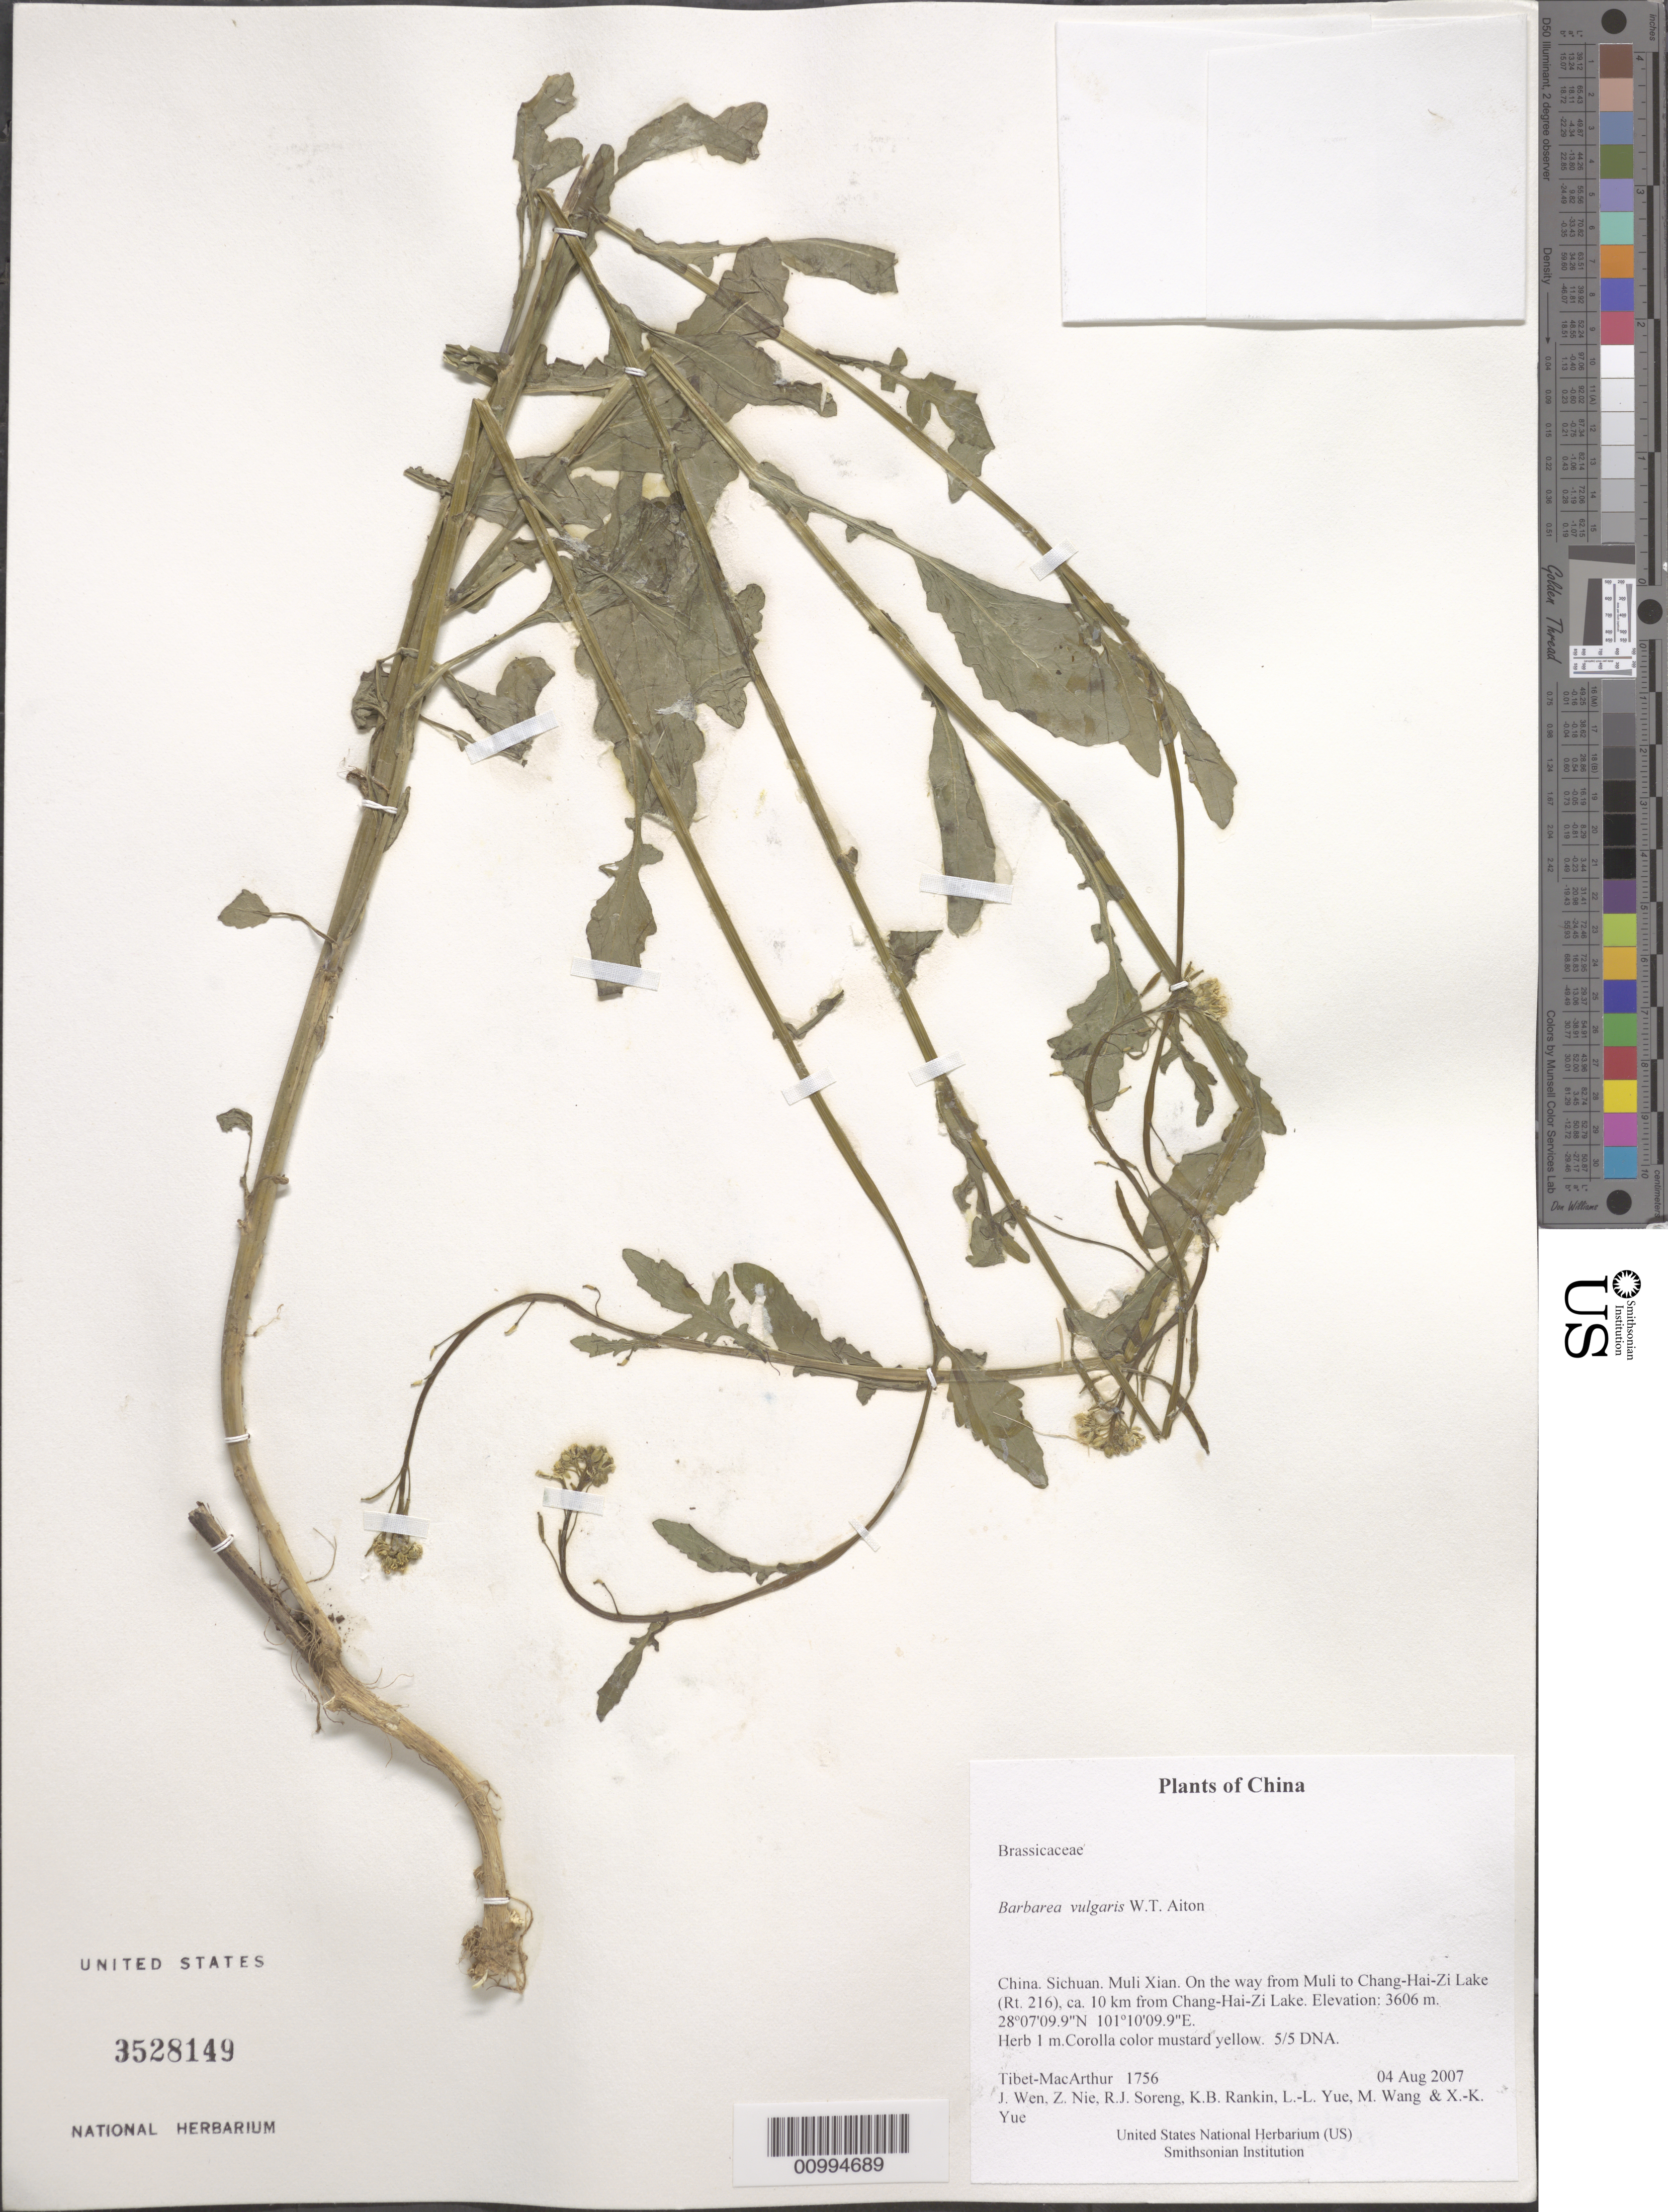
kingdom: Plantae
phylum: Tracheophyta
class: Magnoliopsida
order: Brassicales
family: Brassicaceae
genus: Barbarea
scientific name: Barbarea vulgaris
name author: W.T. Aiton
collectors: Tibet-MacArthur, J. Wen, Z. Nie, R. J. Soreng, K. Rankin, L. Yue, M. Wang & X. Yue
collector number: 1756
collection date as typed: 04 Aug 2007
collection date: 2007-08-04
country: China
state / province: Sichuan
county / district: Muli Xian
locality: On the way from Muli to Chang-Hai-Zi Lake (Rt. 216), ca. 10 km from Chang-Hai-Zi Lake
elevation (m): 3606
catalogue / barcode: US 3528149